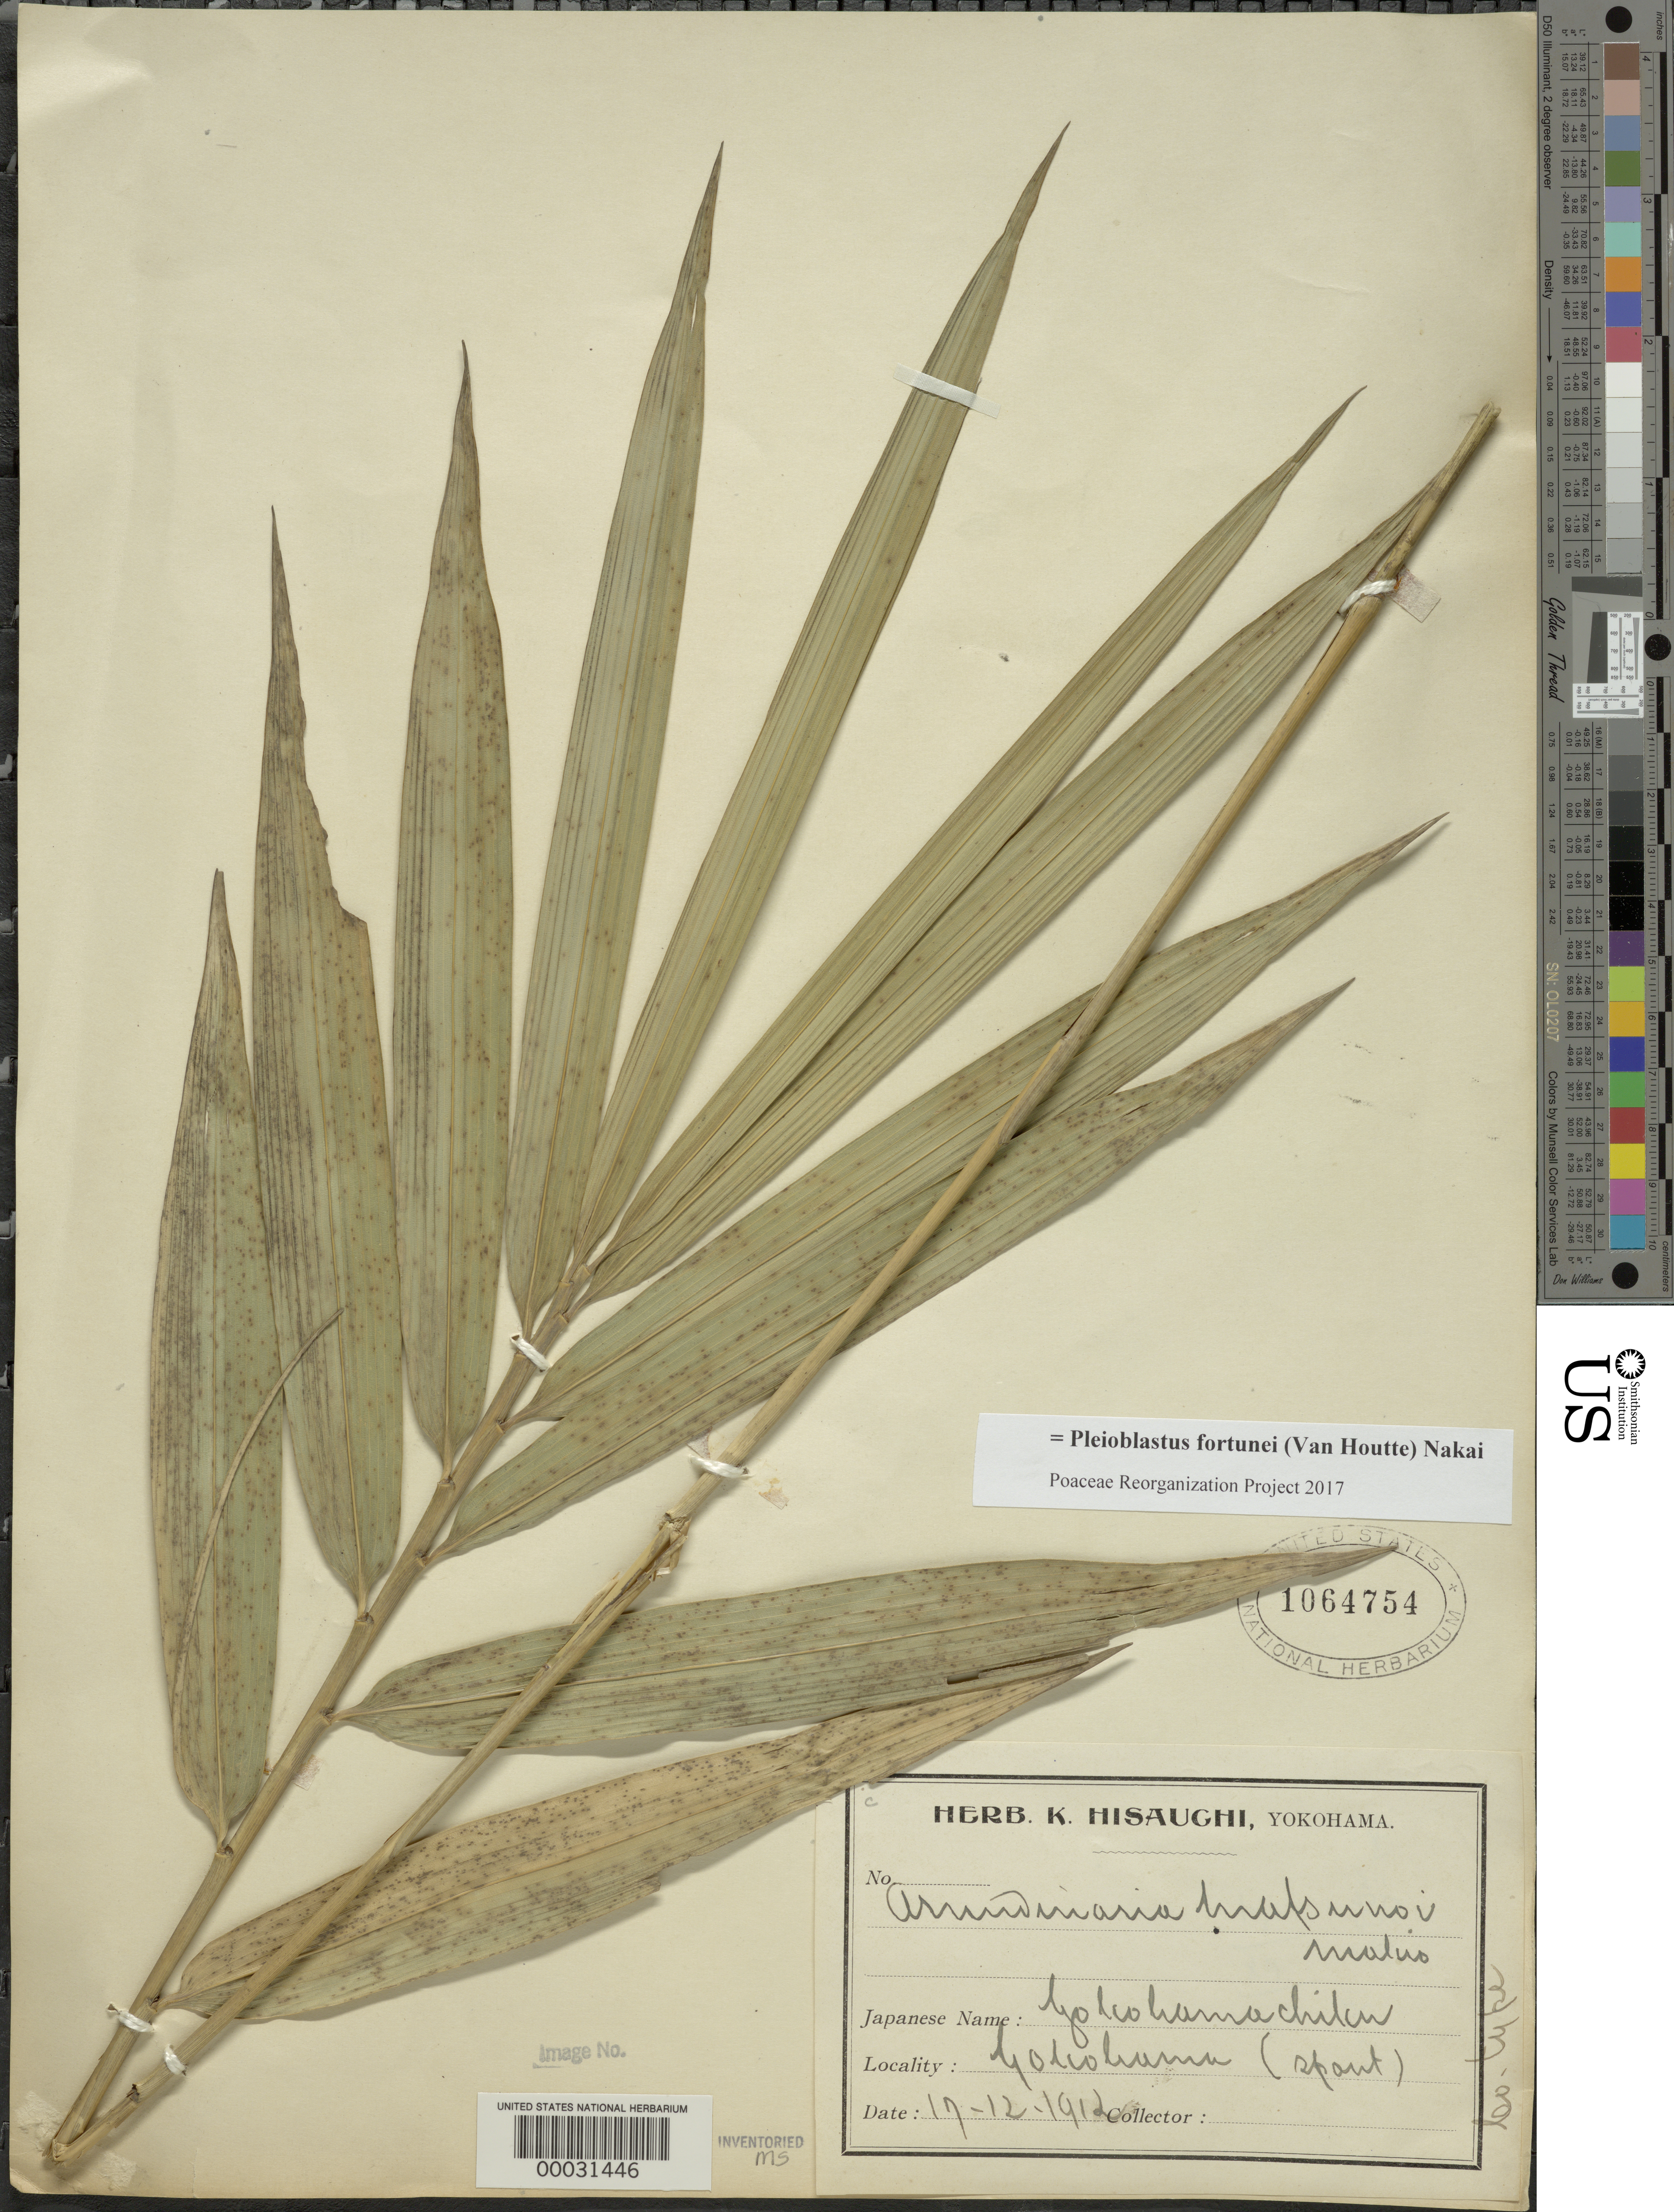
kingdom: Plantae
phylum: Tracheophyta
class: Liliopsida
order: Poales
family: Poaceae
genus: Pleioblastus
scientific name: Pleioblastus fortunei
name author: (Van Houtte) Nakai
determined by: Poaceae Reorganization Project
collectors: K. Hisauchi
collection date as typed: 17 Dec 1912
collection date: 1912-12-17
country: Japan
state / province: Kanagawa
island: Honshu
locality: Yokohama.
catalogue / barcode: US 1064754